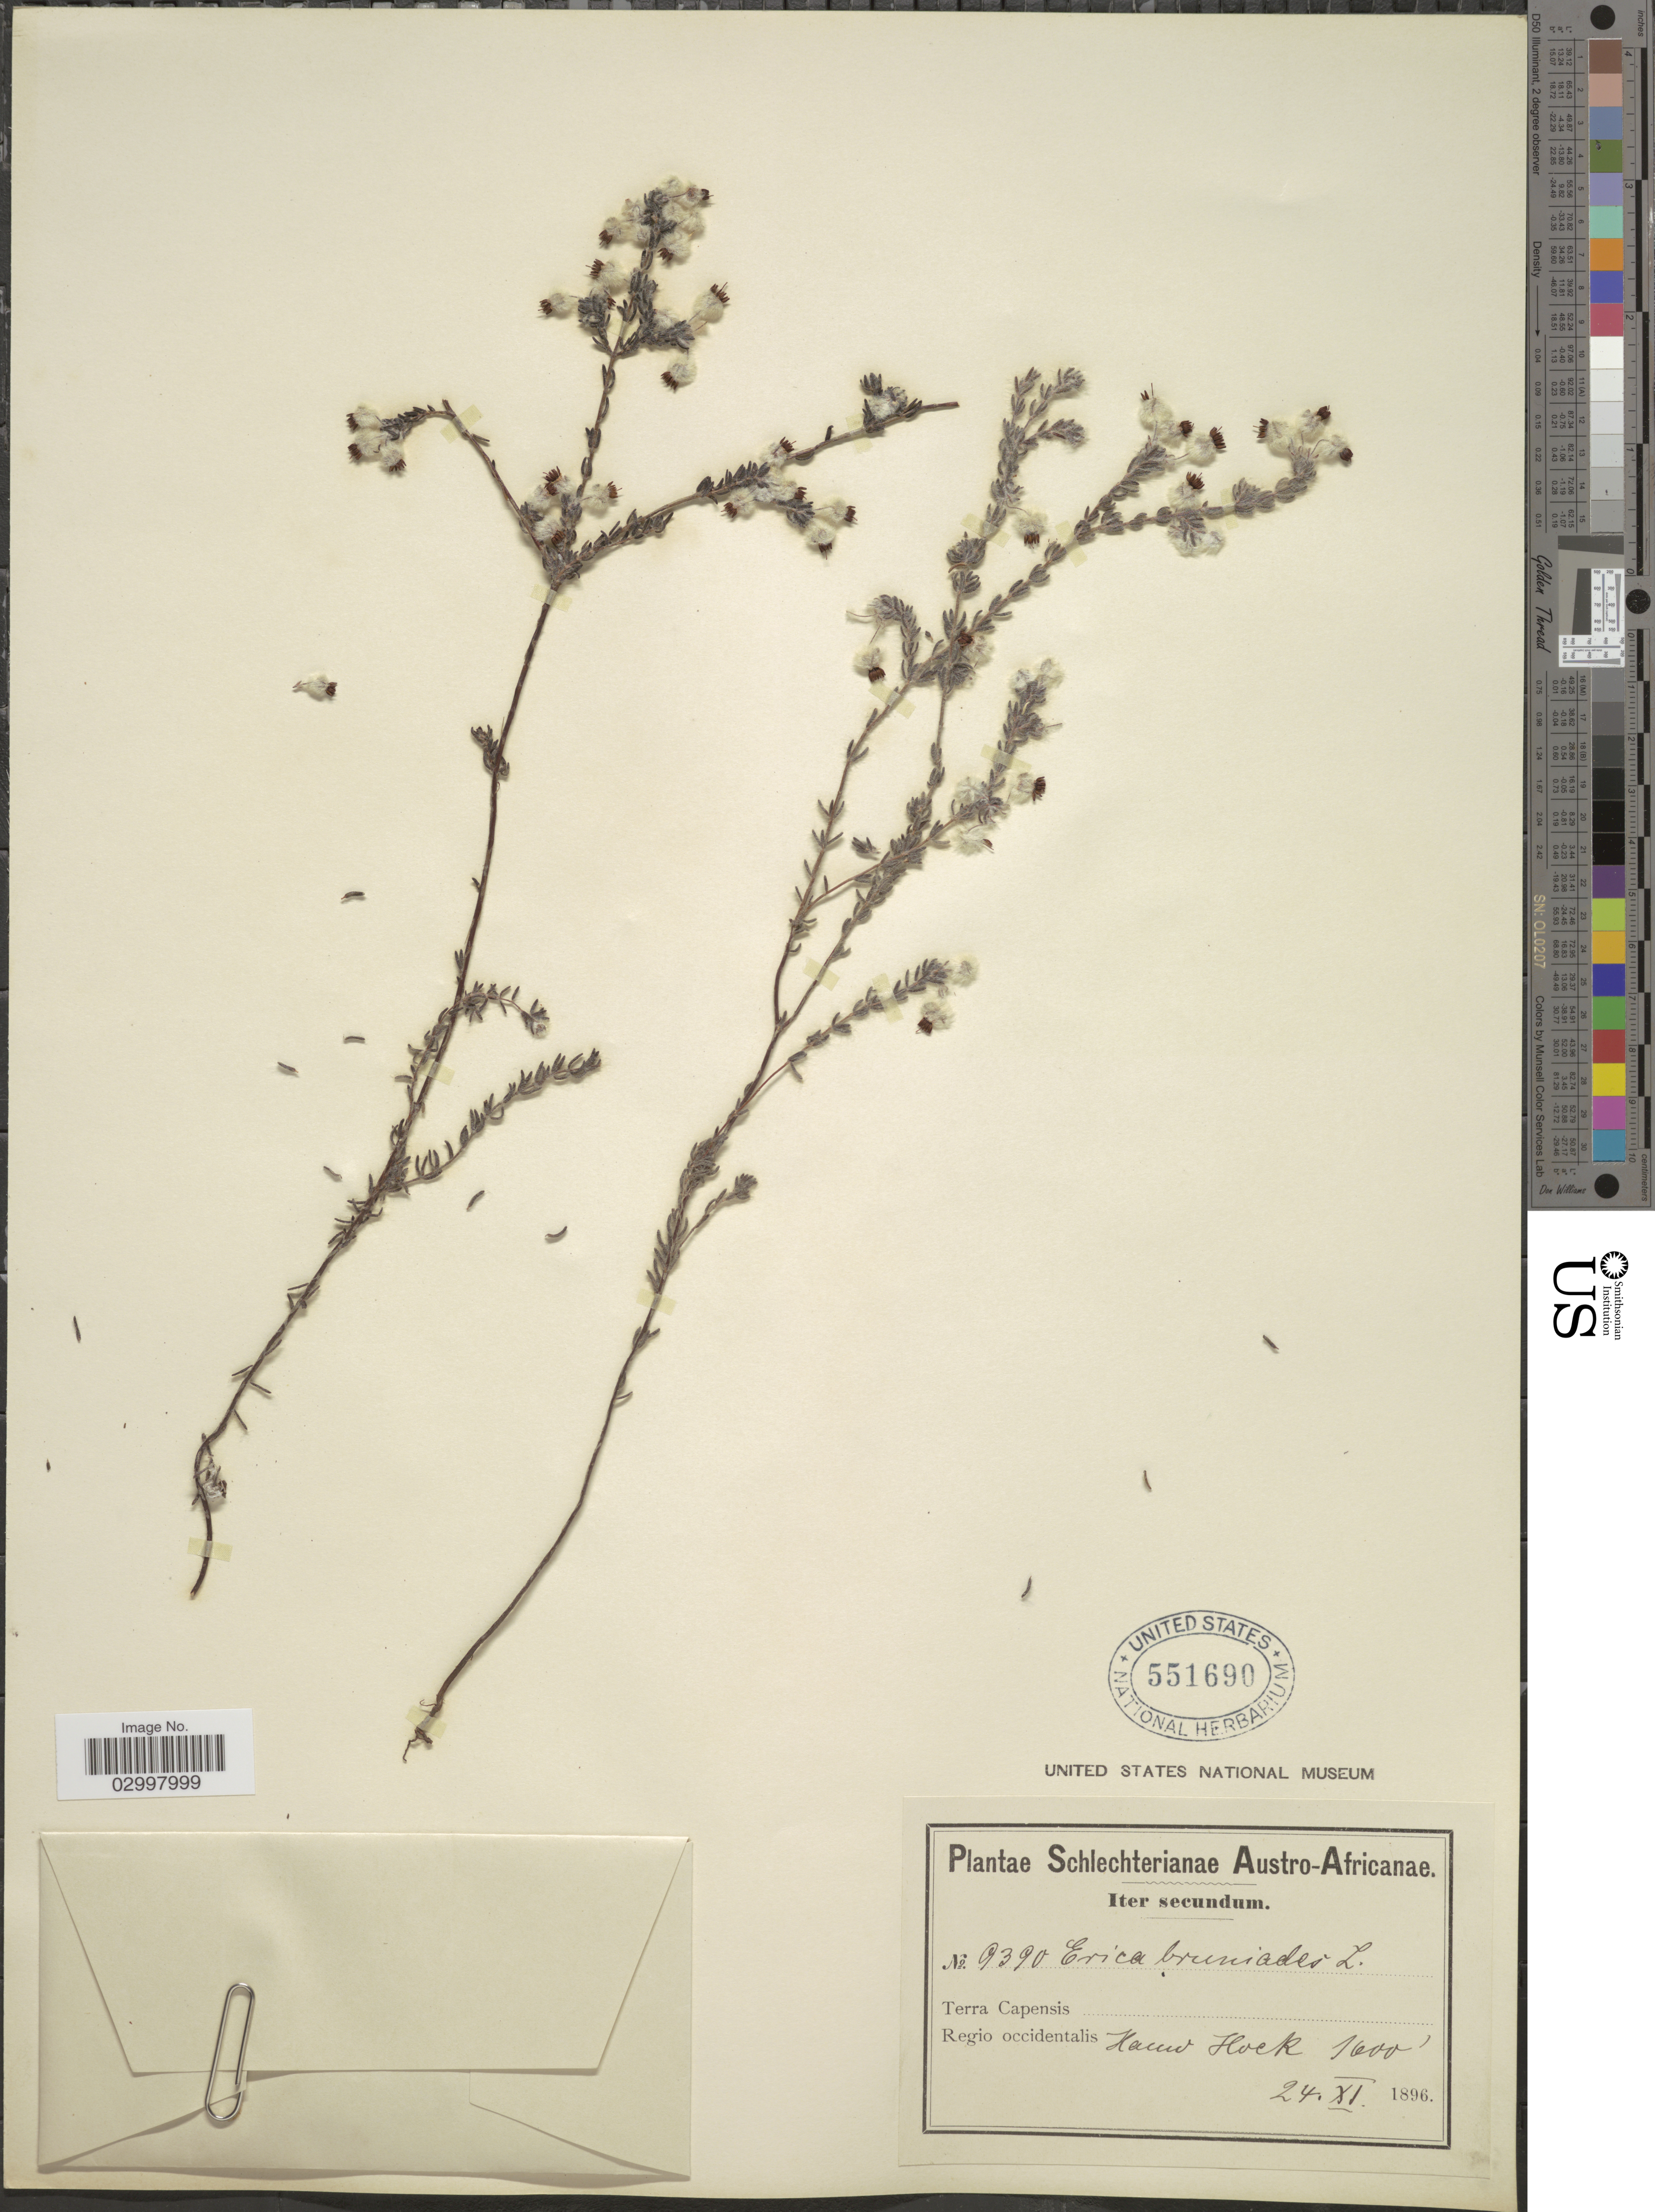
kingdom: Plantae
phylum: Tracheophyta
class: Magnoliopsida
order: Ericales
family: Ericaceae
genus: Erica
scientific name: Erica bruniodes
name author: L.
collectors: Schlechter, --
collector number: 9390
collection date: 1896-11-24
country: South Africa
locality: Austro-Africanae. Terra Capensis. Regio occidentalis. Houw Hoek.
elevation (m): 488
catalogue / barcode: US 551690